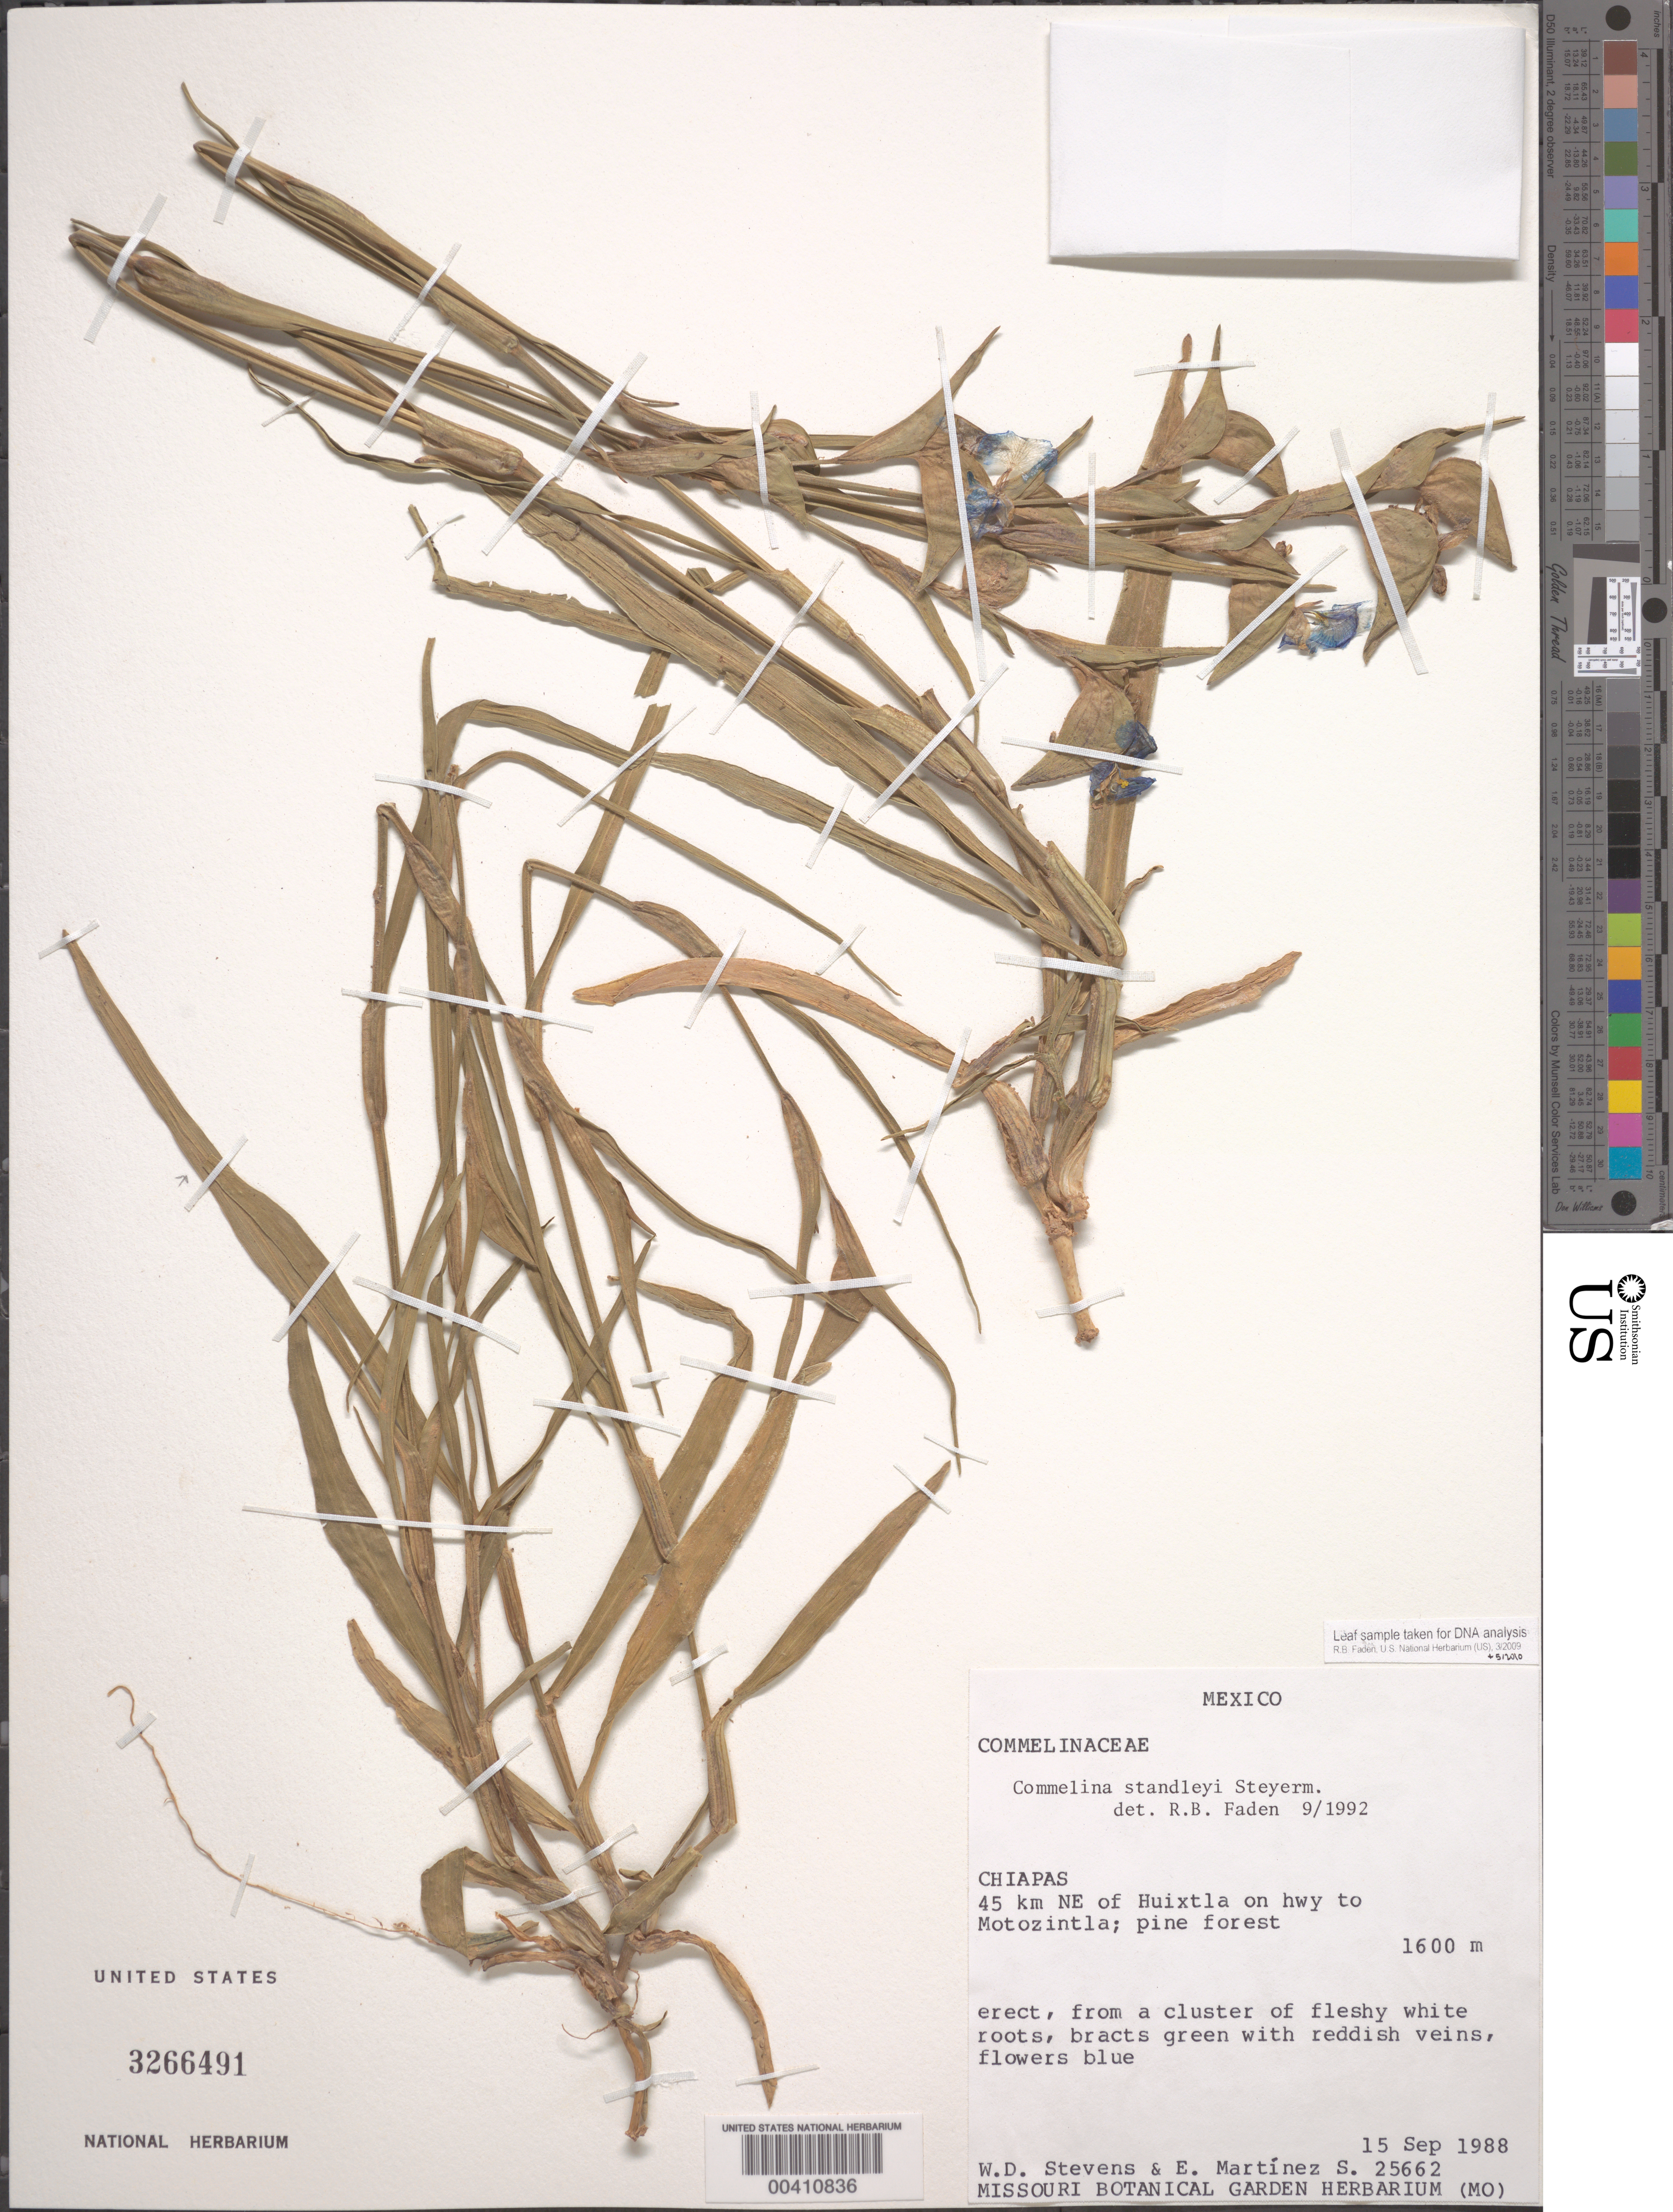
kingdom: Plantae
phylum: Tracheophyta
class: Liliopsida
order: Commelinales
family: Commelinaceae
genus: Commelina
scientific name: Commelina standleyi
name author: Steyerm.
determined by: Faden, Robert B., (US), Smithsonian Institution - National Museum of Natural History (UNITED STATES)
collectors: W. D. Stevens & E. Martínez Soto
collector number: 25662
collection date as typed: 15 Sep 1988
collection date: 1988-09-15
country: Mexico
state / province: Chiapas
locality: NE of Huixtla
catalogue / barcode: US 3266491